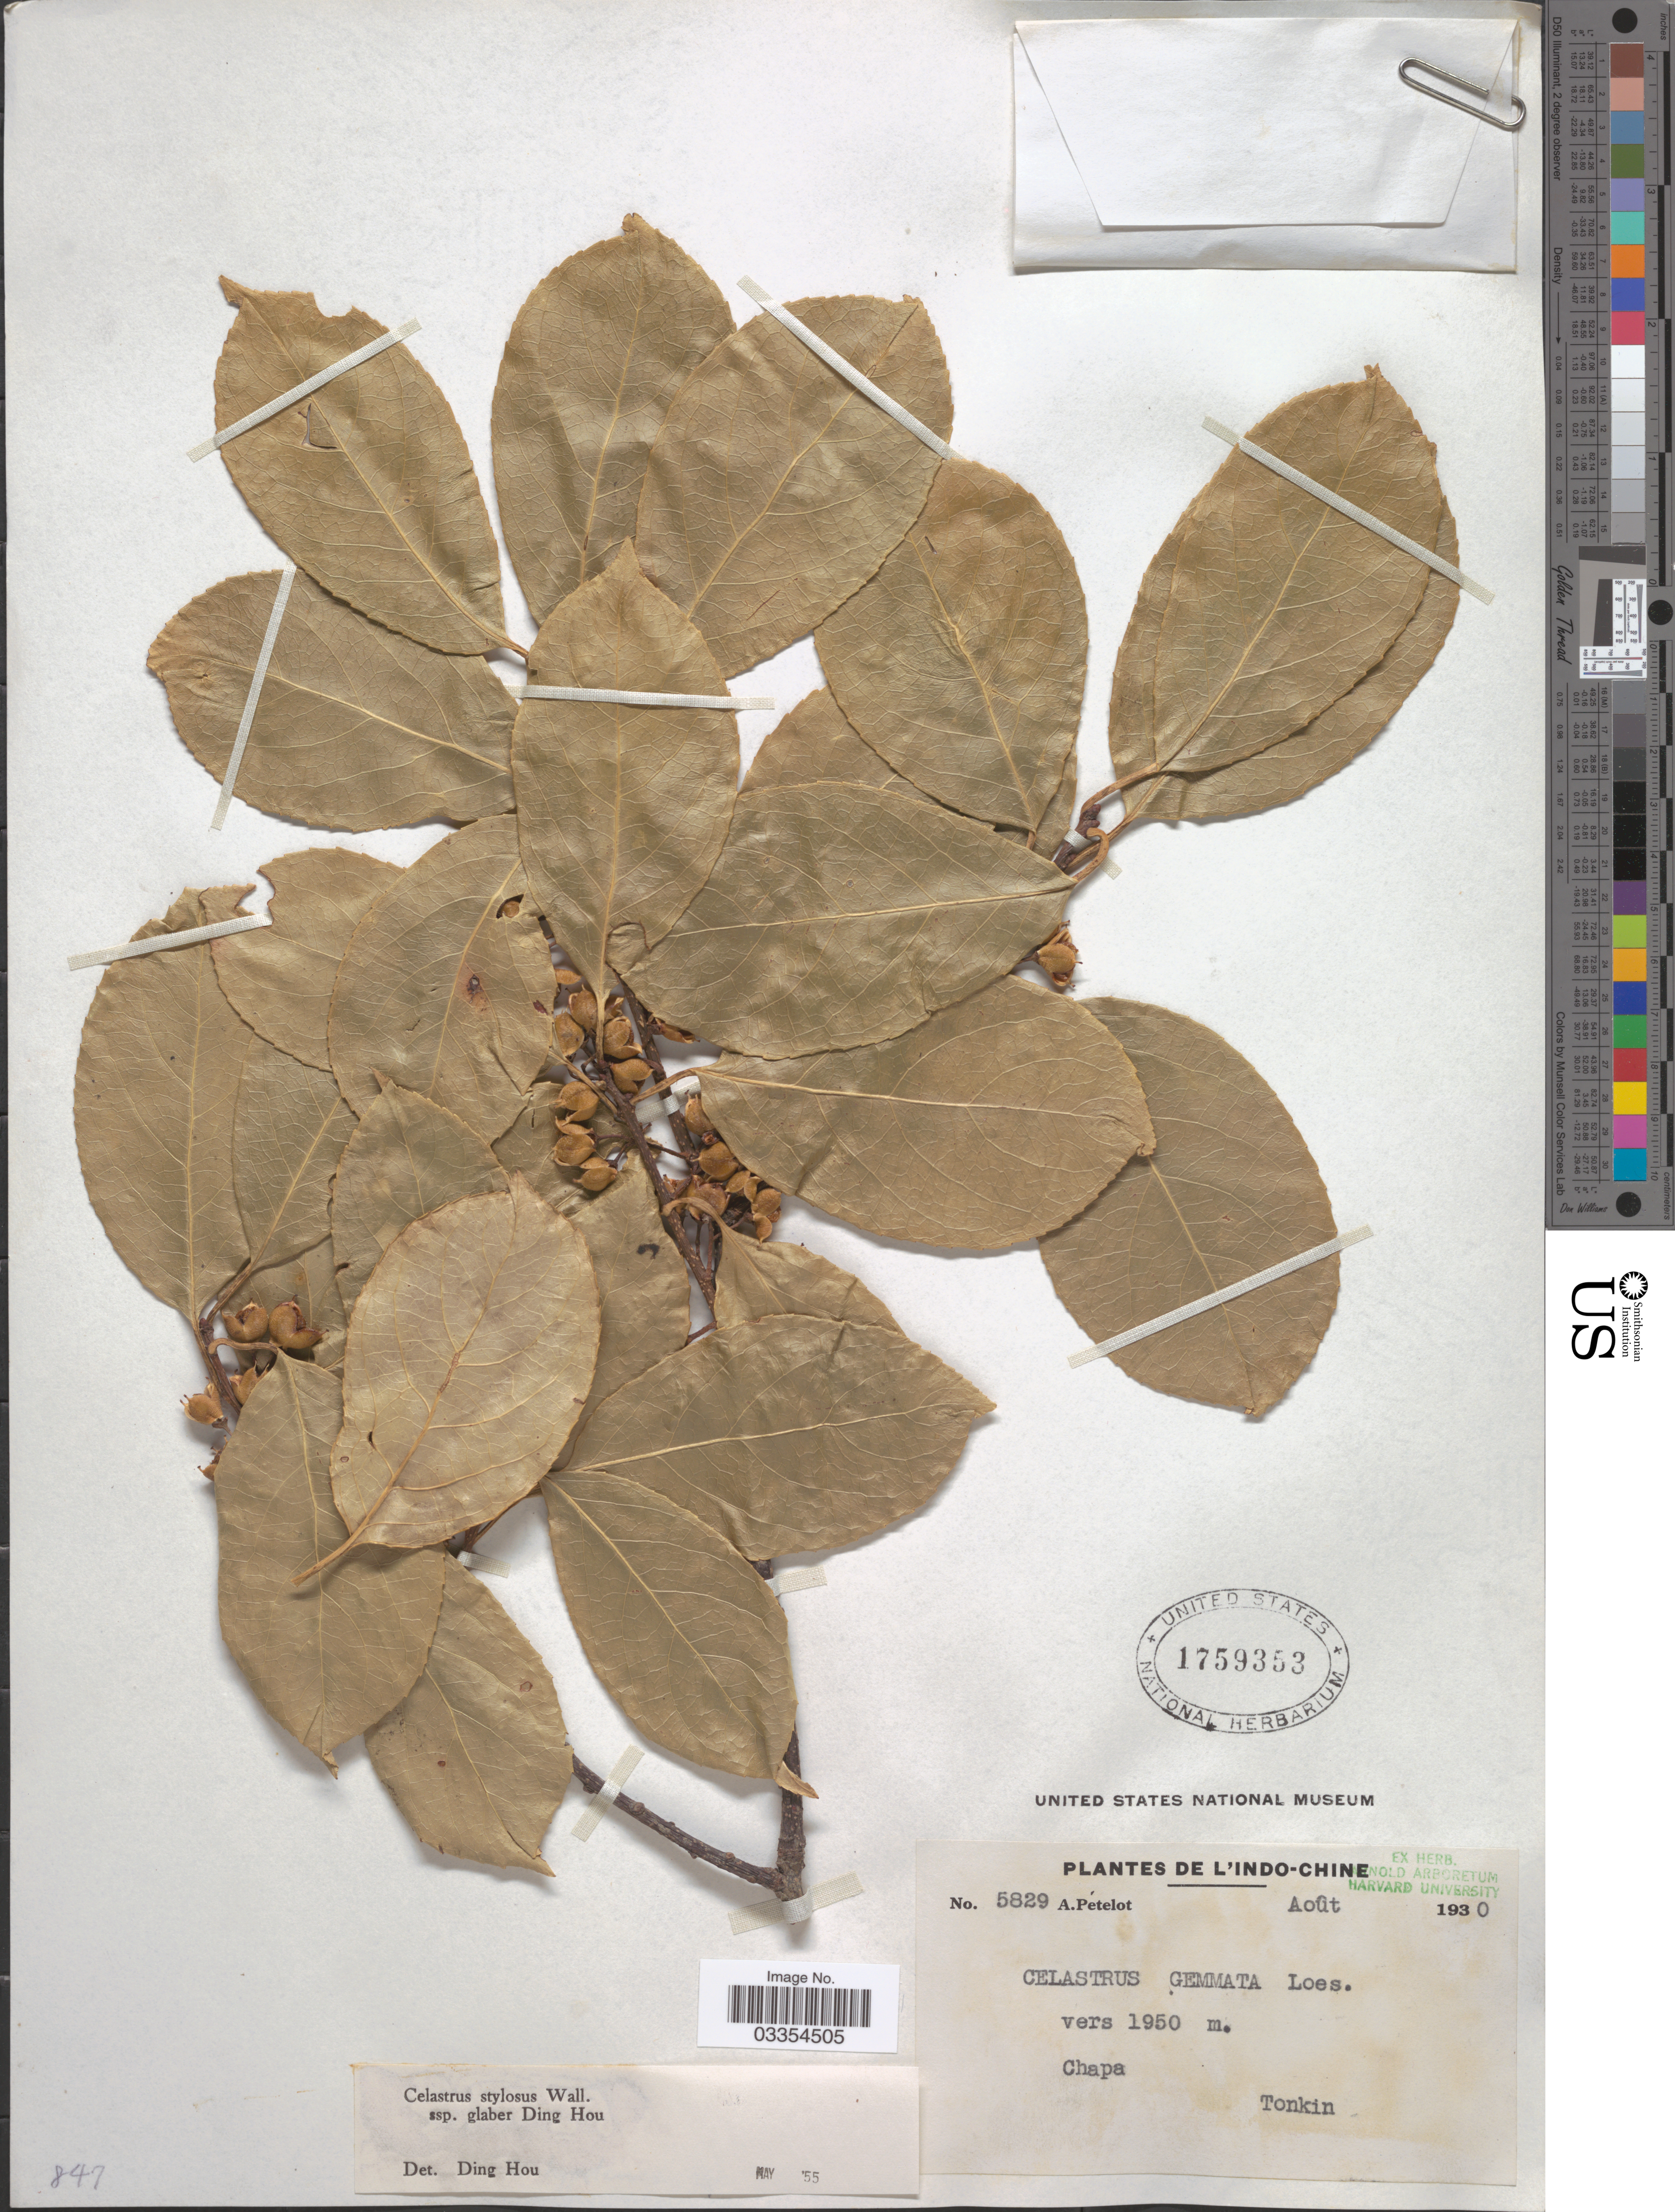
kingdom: Plantae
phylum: Tracheophyta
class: Magnoliopsida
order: Celastrales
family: Celastraceae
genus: Celastrus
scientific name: Celastrus stylosus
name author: Wall.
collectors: A. Petelot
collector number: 5829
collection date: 1930-08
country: Vietnam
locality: L'Indo-Chine, Chapa, Tonkin.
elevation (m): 1950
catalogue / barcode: US 1759353